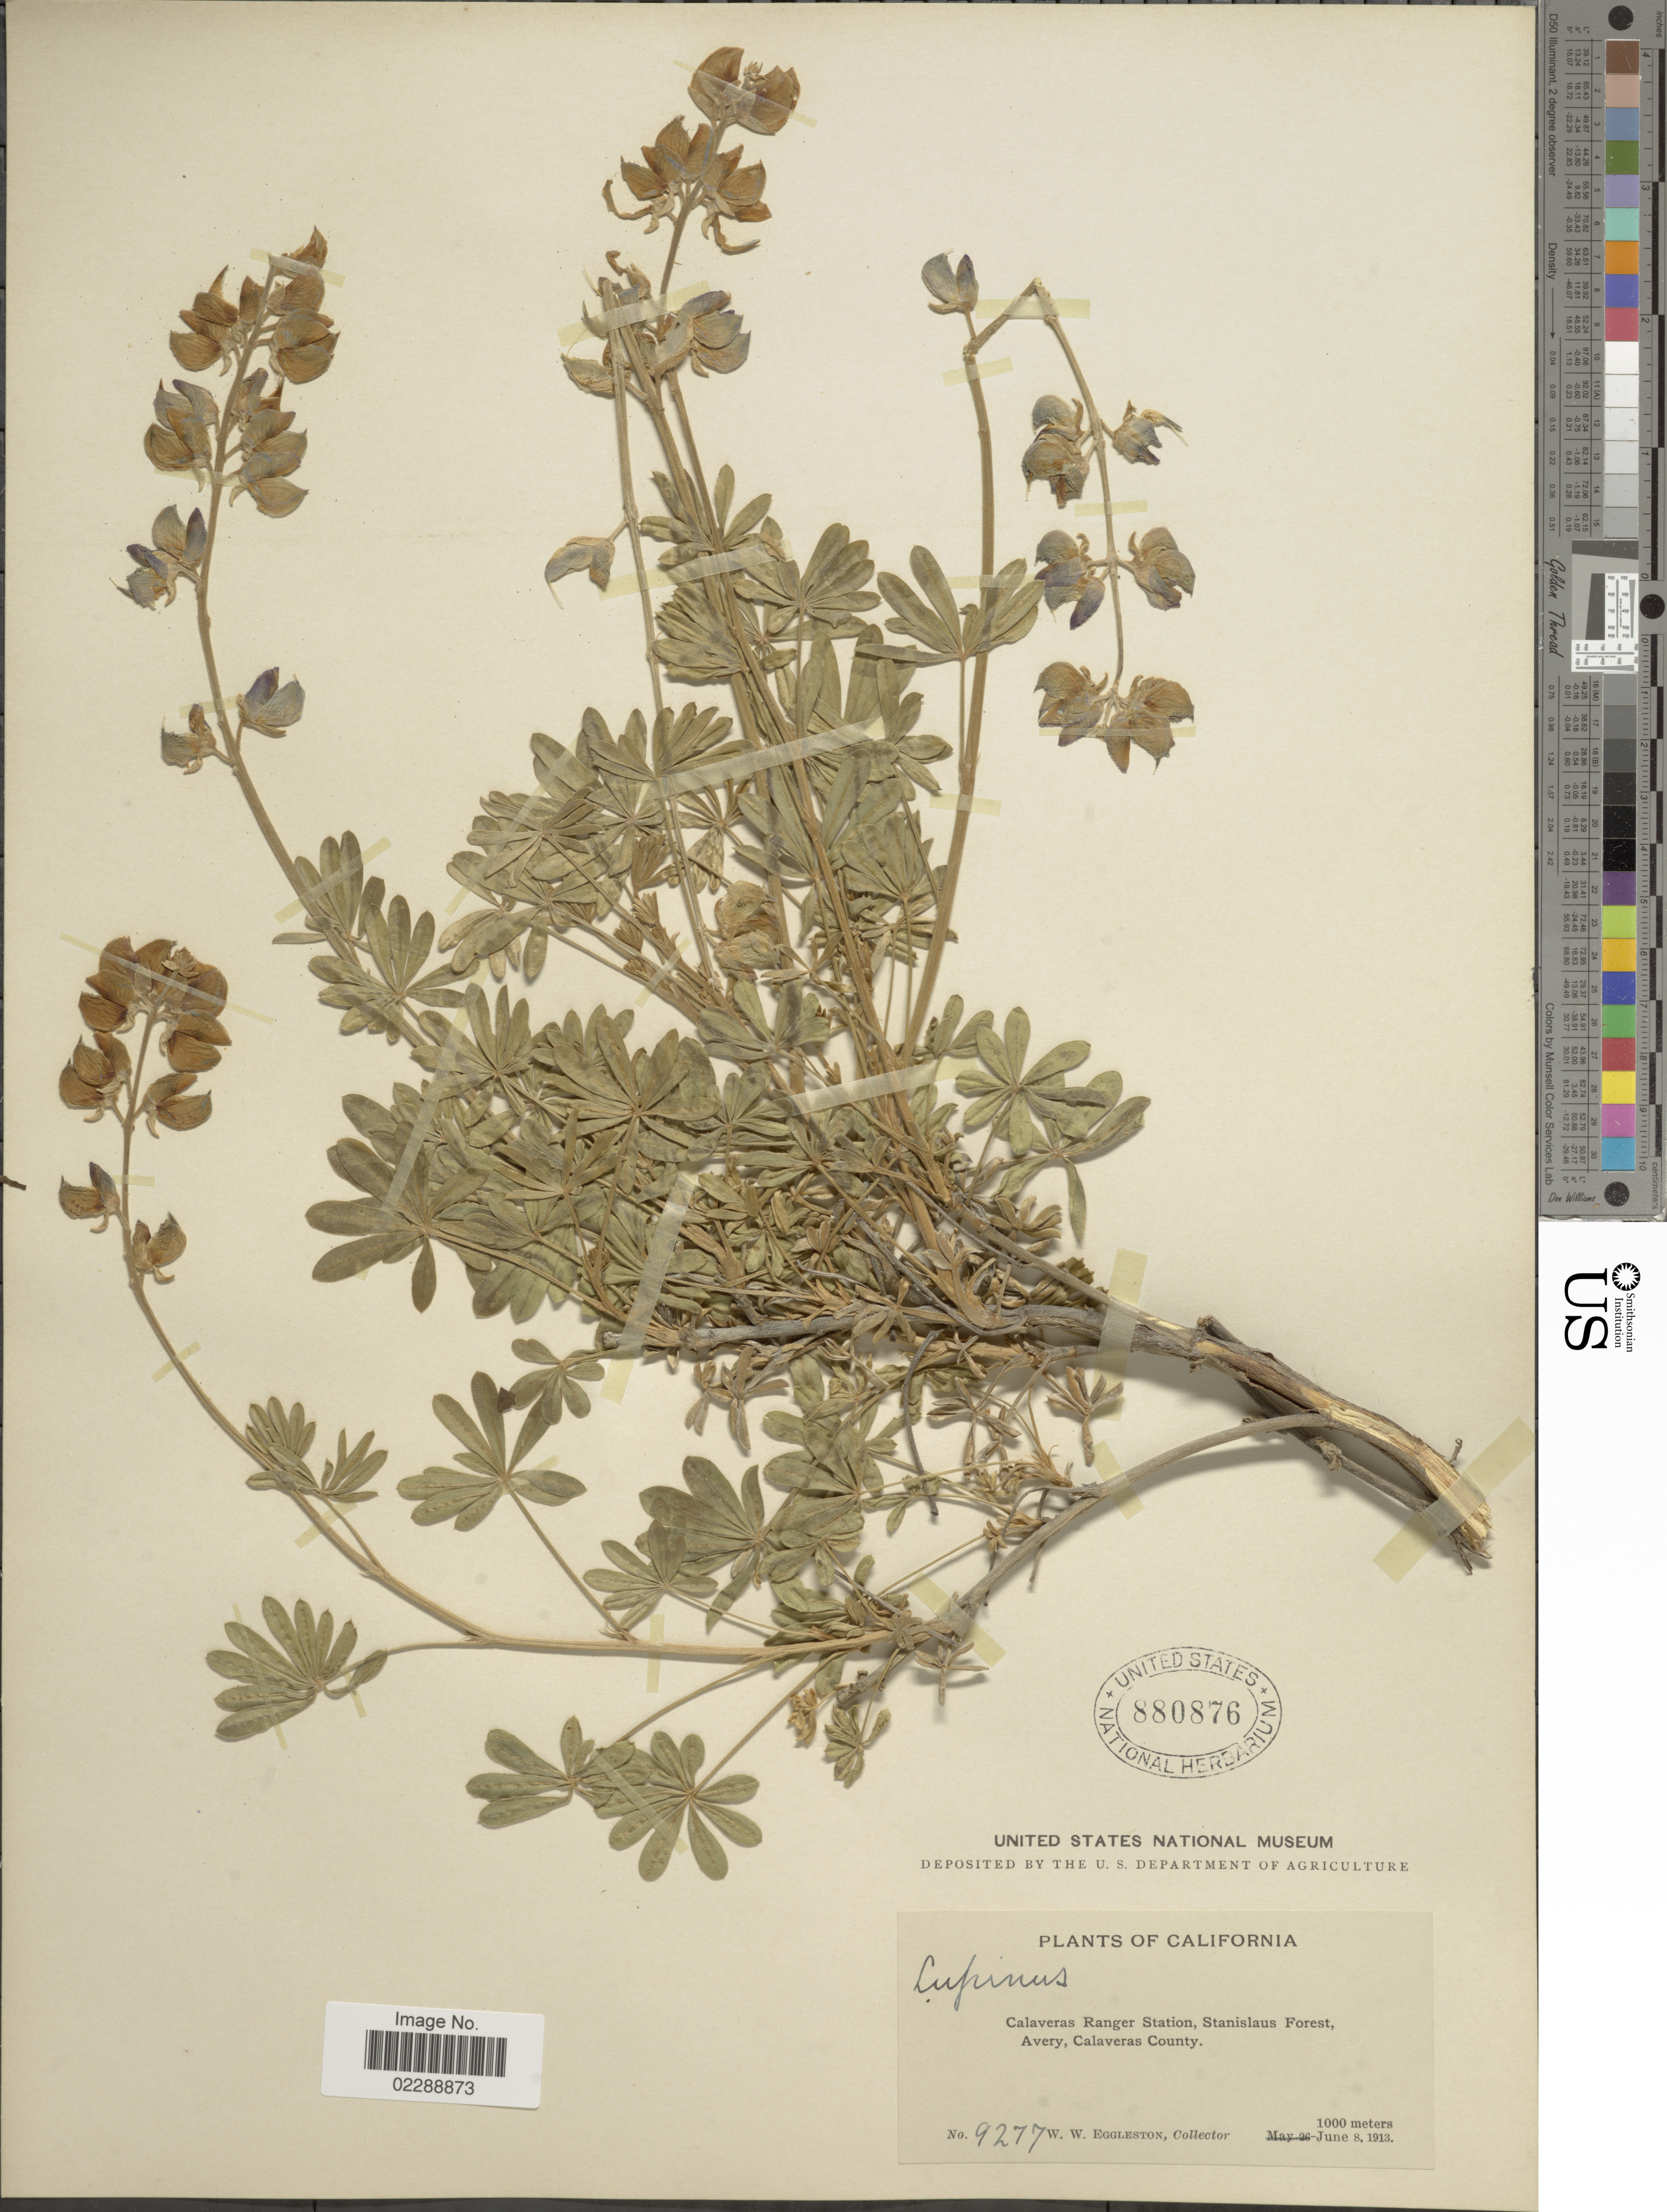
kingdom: Plantae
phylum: Tracheophyta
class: Magnoliopsida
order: Fabales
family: Fabaceae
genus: Lupinus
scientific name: Lupinus sp.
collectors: W. W. Eggleston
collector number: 9277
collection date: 1913-06-08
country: United States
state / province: California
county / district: Calaveras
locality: Calaveras Ranger Station, Stanislaus Forest Avery, Calaveras County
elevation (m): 1000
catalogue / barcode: US 880876